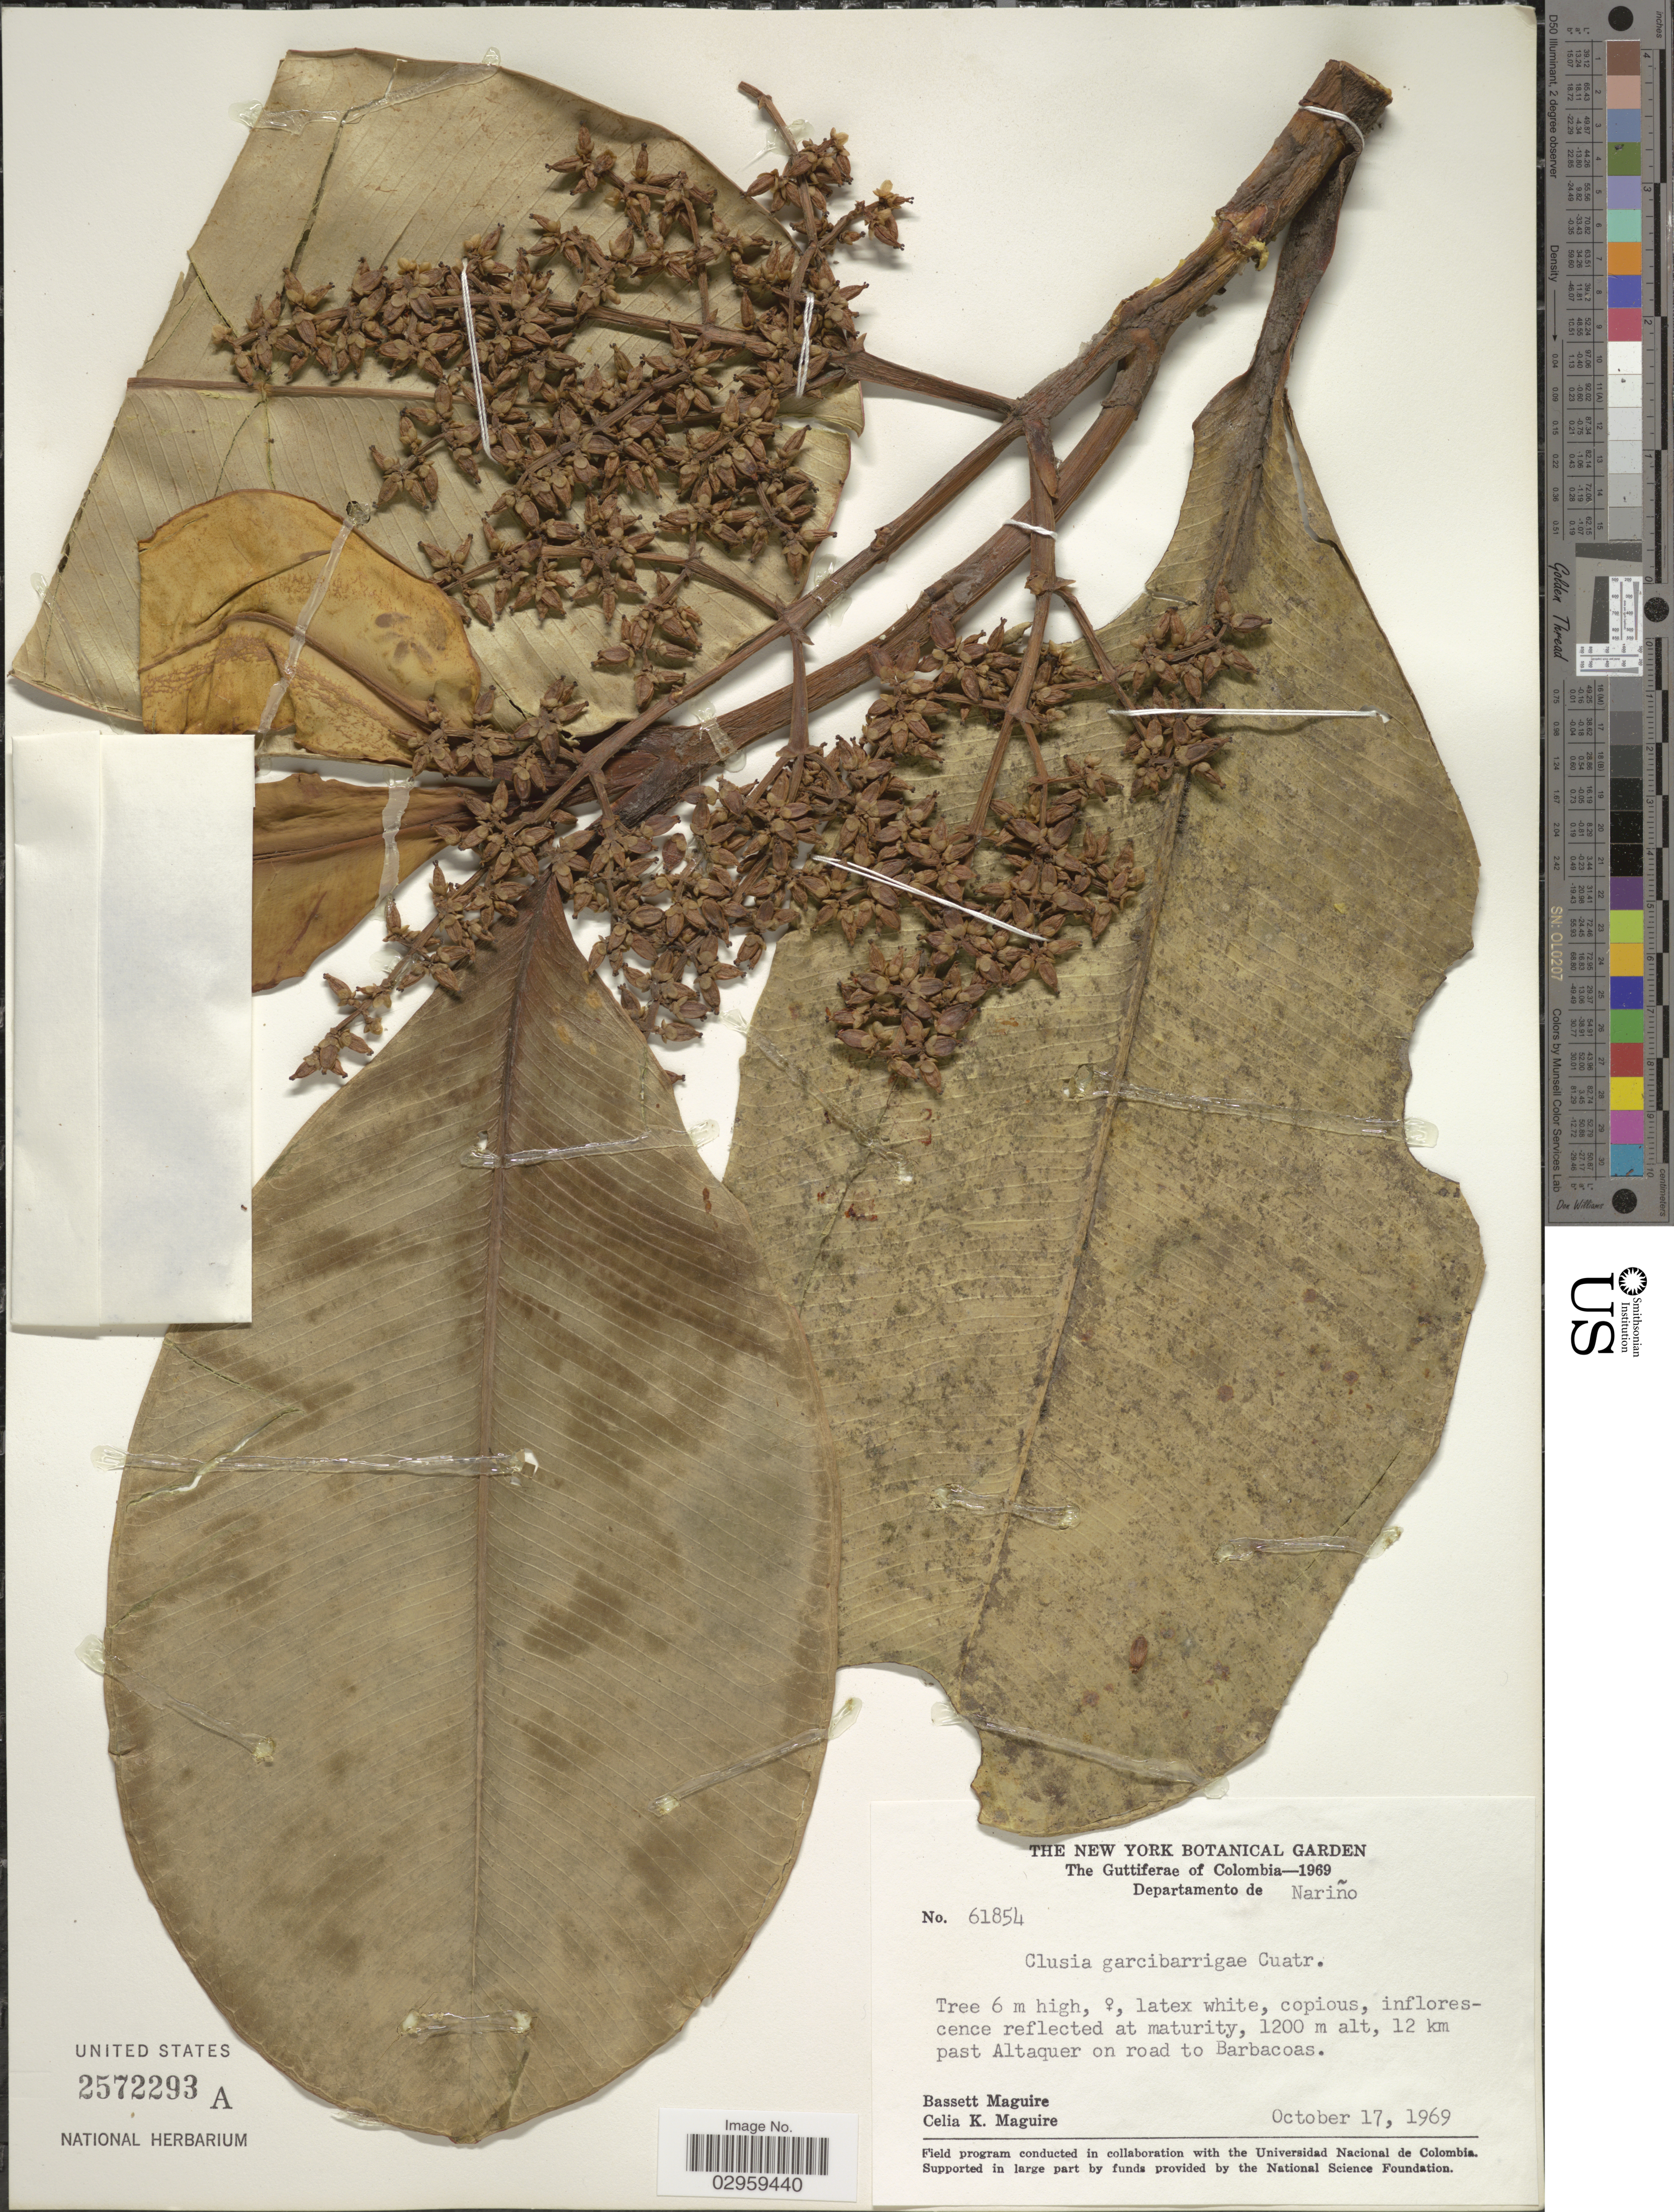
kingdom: Plantae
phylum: Tracheophyta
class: Magnoliopsida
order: Malpighiales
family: Clusiaceae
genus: Clusia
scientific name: Clusia garcibarrigae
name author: Cuatrec.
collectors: B. Maguire & C. K. Maguire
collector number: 61854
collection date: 1969-10-17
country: Colombia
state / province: Nariño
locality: Departamento de Nariño. 12 km past Altaquer on road to Barbacoas.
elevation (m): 1200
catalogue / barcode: US 2572293A